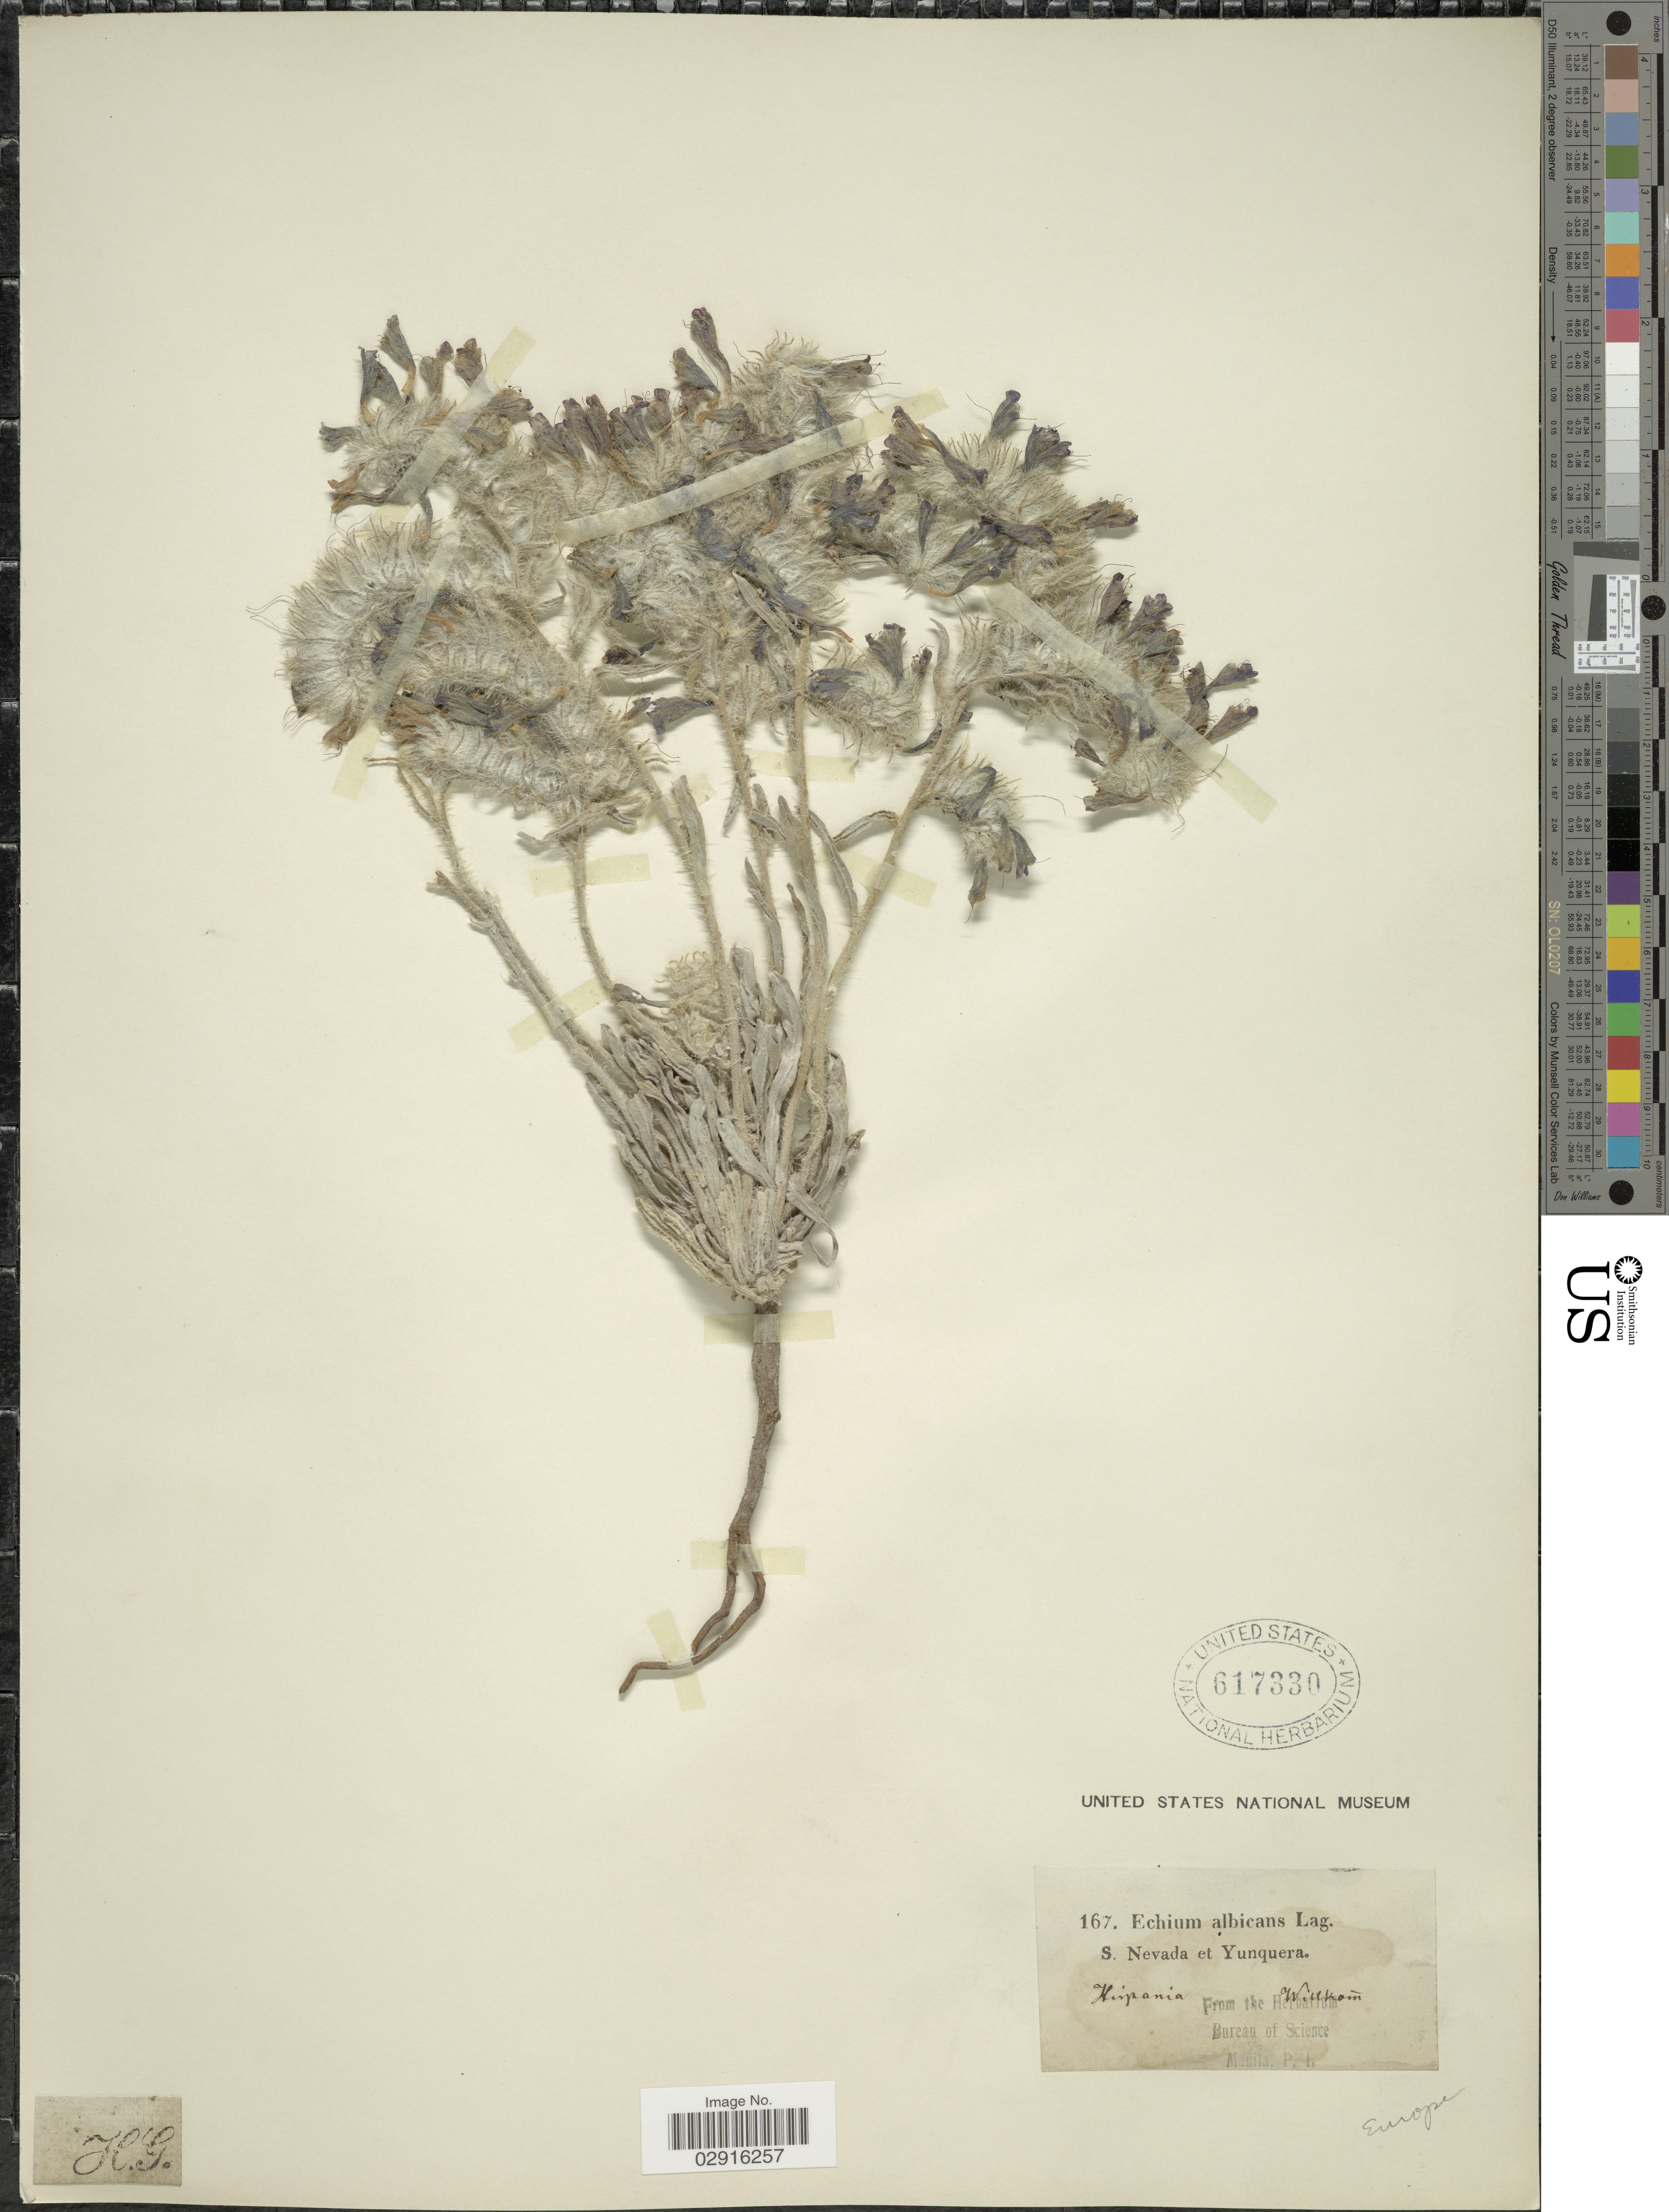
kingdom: Plantae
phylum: Tracheophyta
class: Magnoliopsida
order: Boraginales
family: Boraginaceae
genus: Echium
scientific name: Echium albicans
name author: Lag. & Rodr.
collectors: -. Willkomm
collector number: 167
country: Spain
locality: S. Nevada et Yunquera. Hispania.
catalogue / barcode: US 617330